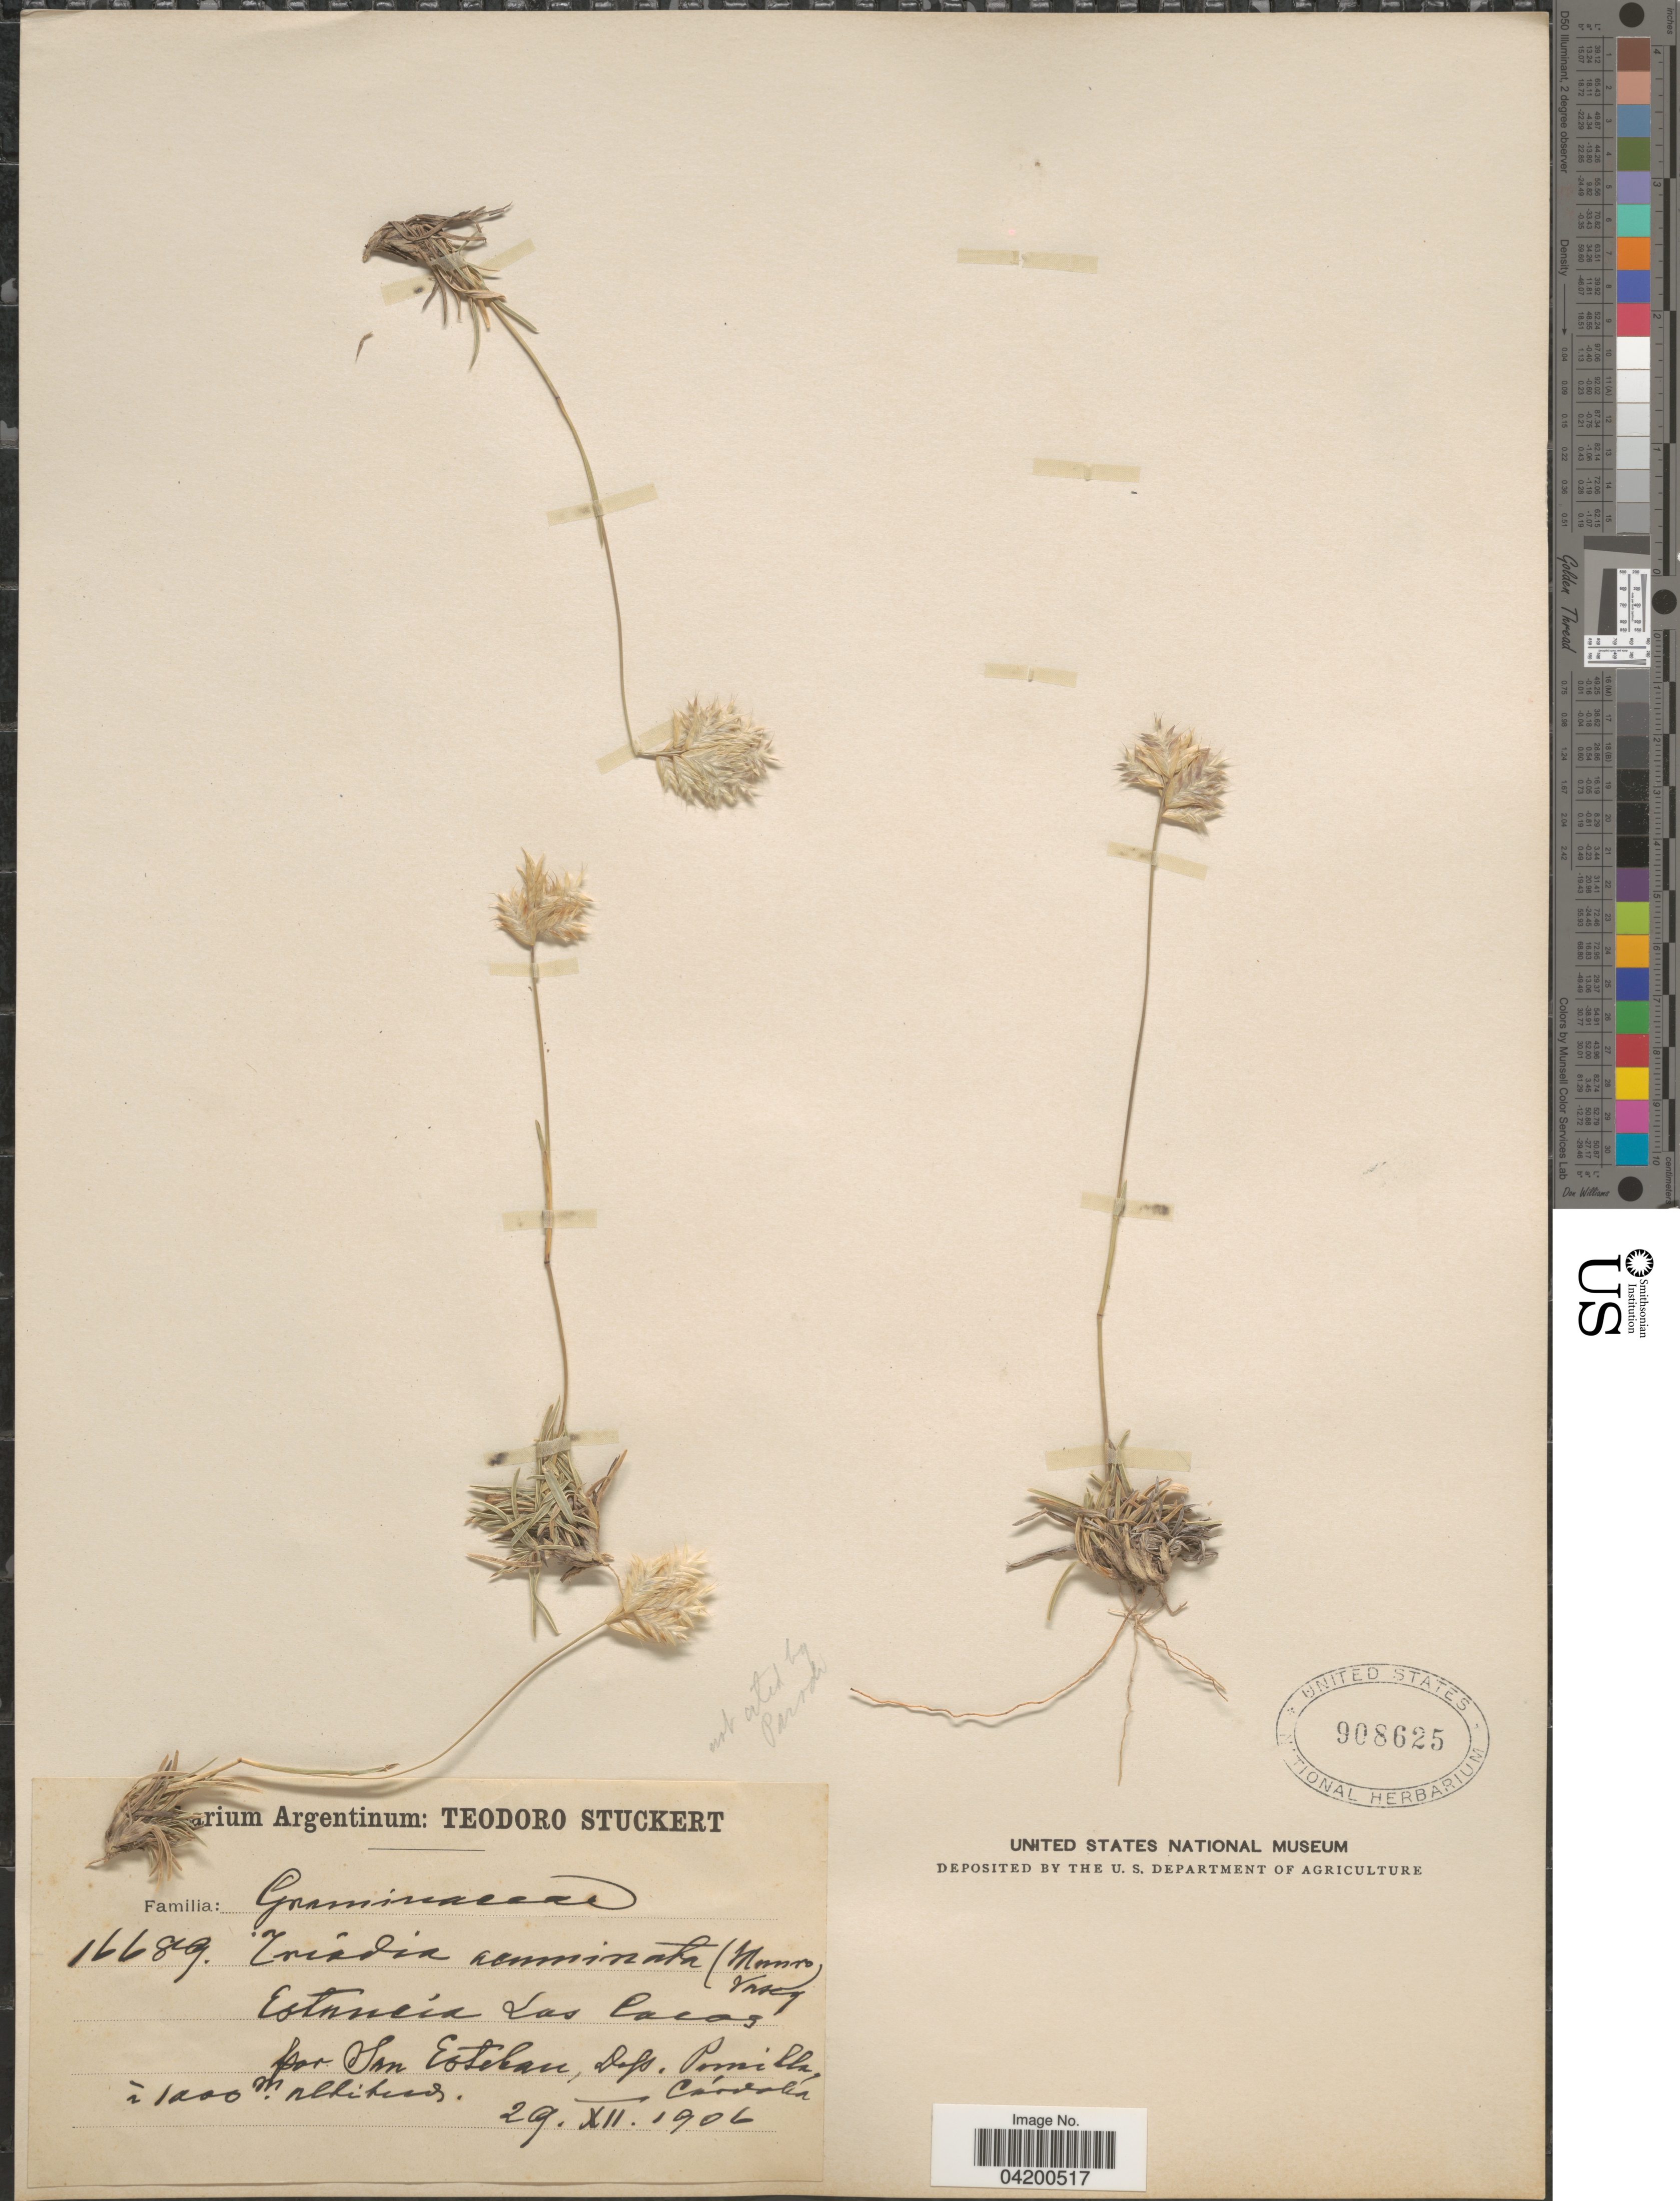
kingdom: Plantae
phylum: Tracheophyta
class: Liliopsida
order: Poales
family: Poaceae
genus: Erioneuron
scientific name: Erioneuron pilosum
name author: (Buckley) Nash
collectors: Ex herb. Teodoro Stuckert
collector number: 16689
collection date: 1906-12-29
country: Argentina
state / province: Cordoba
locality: Estancia Las Cacos par San Esteban, Dep. Punilla.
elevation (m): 1000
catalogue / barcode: US 908625